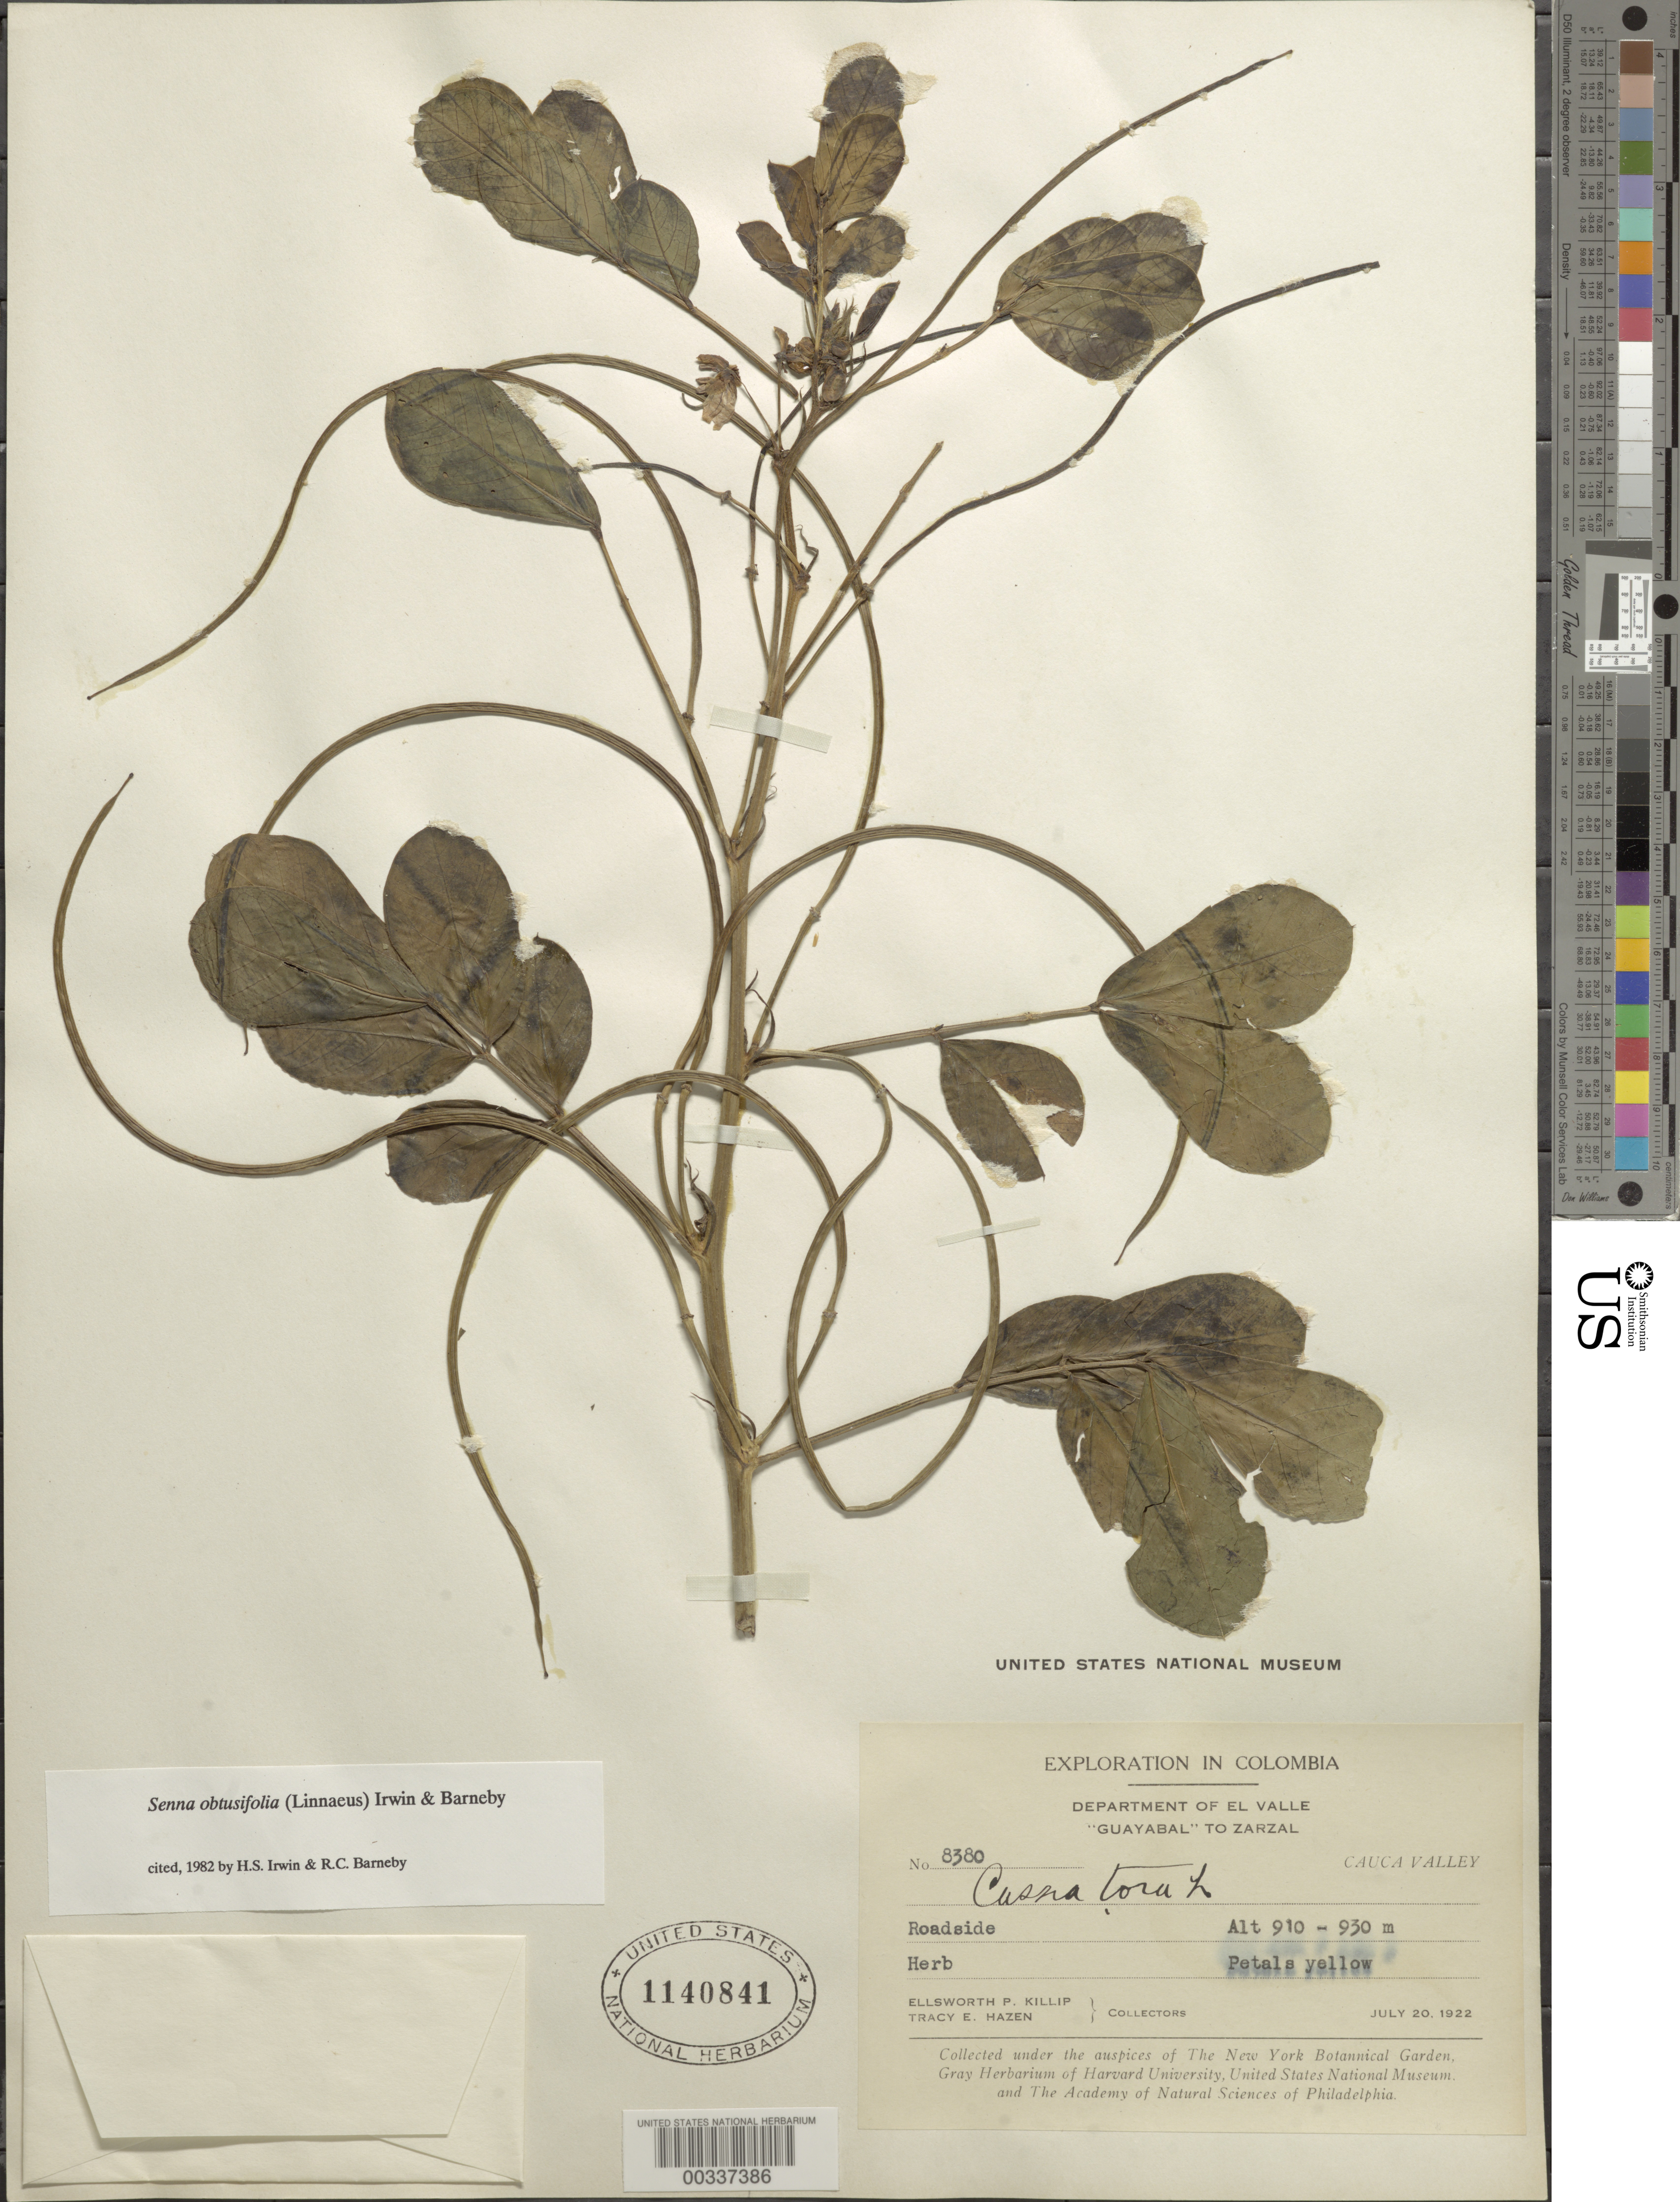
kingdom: Plantae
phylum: Tracheophyta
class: Magnoliopsida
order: Fabales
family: Fabaceae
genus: Senna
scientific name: Senna obtusifolia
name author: (L.) H.S. Irwin & Barneby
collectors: E. P. Killip & T. E. Hazen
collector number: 8380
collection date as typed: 20 Jul 1922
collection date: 1922-07-20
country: Colombia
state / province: Valle del Cauca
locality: Cauca Valley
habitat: Roadside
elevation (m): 910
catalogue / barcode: US 1140841